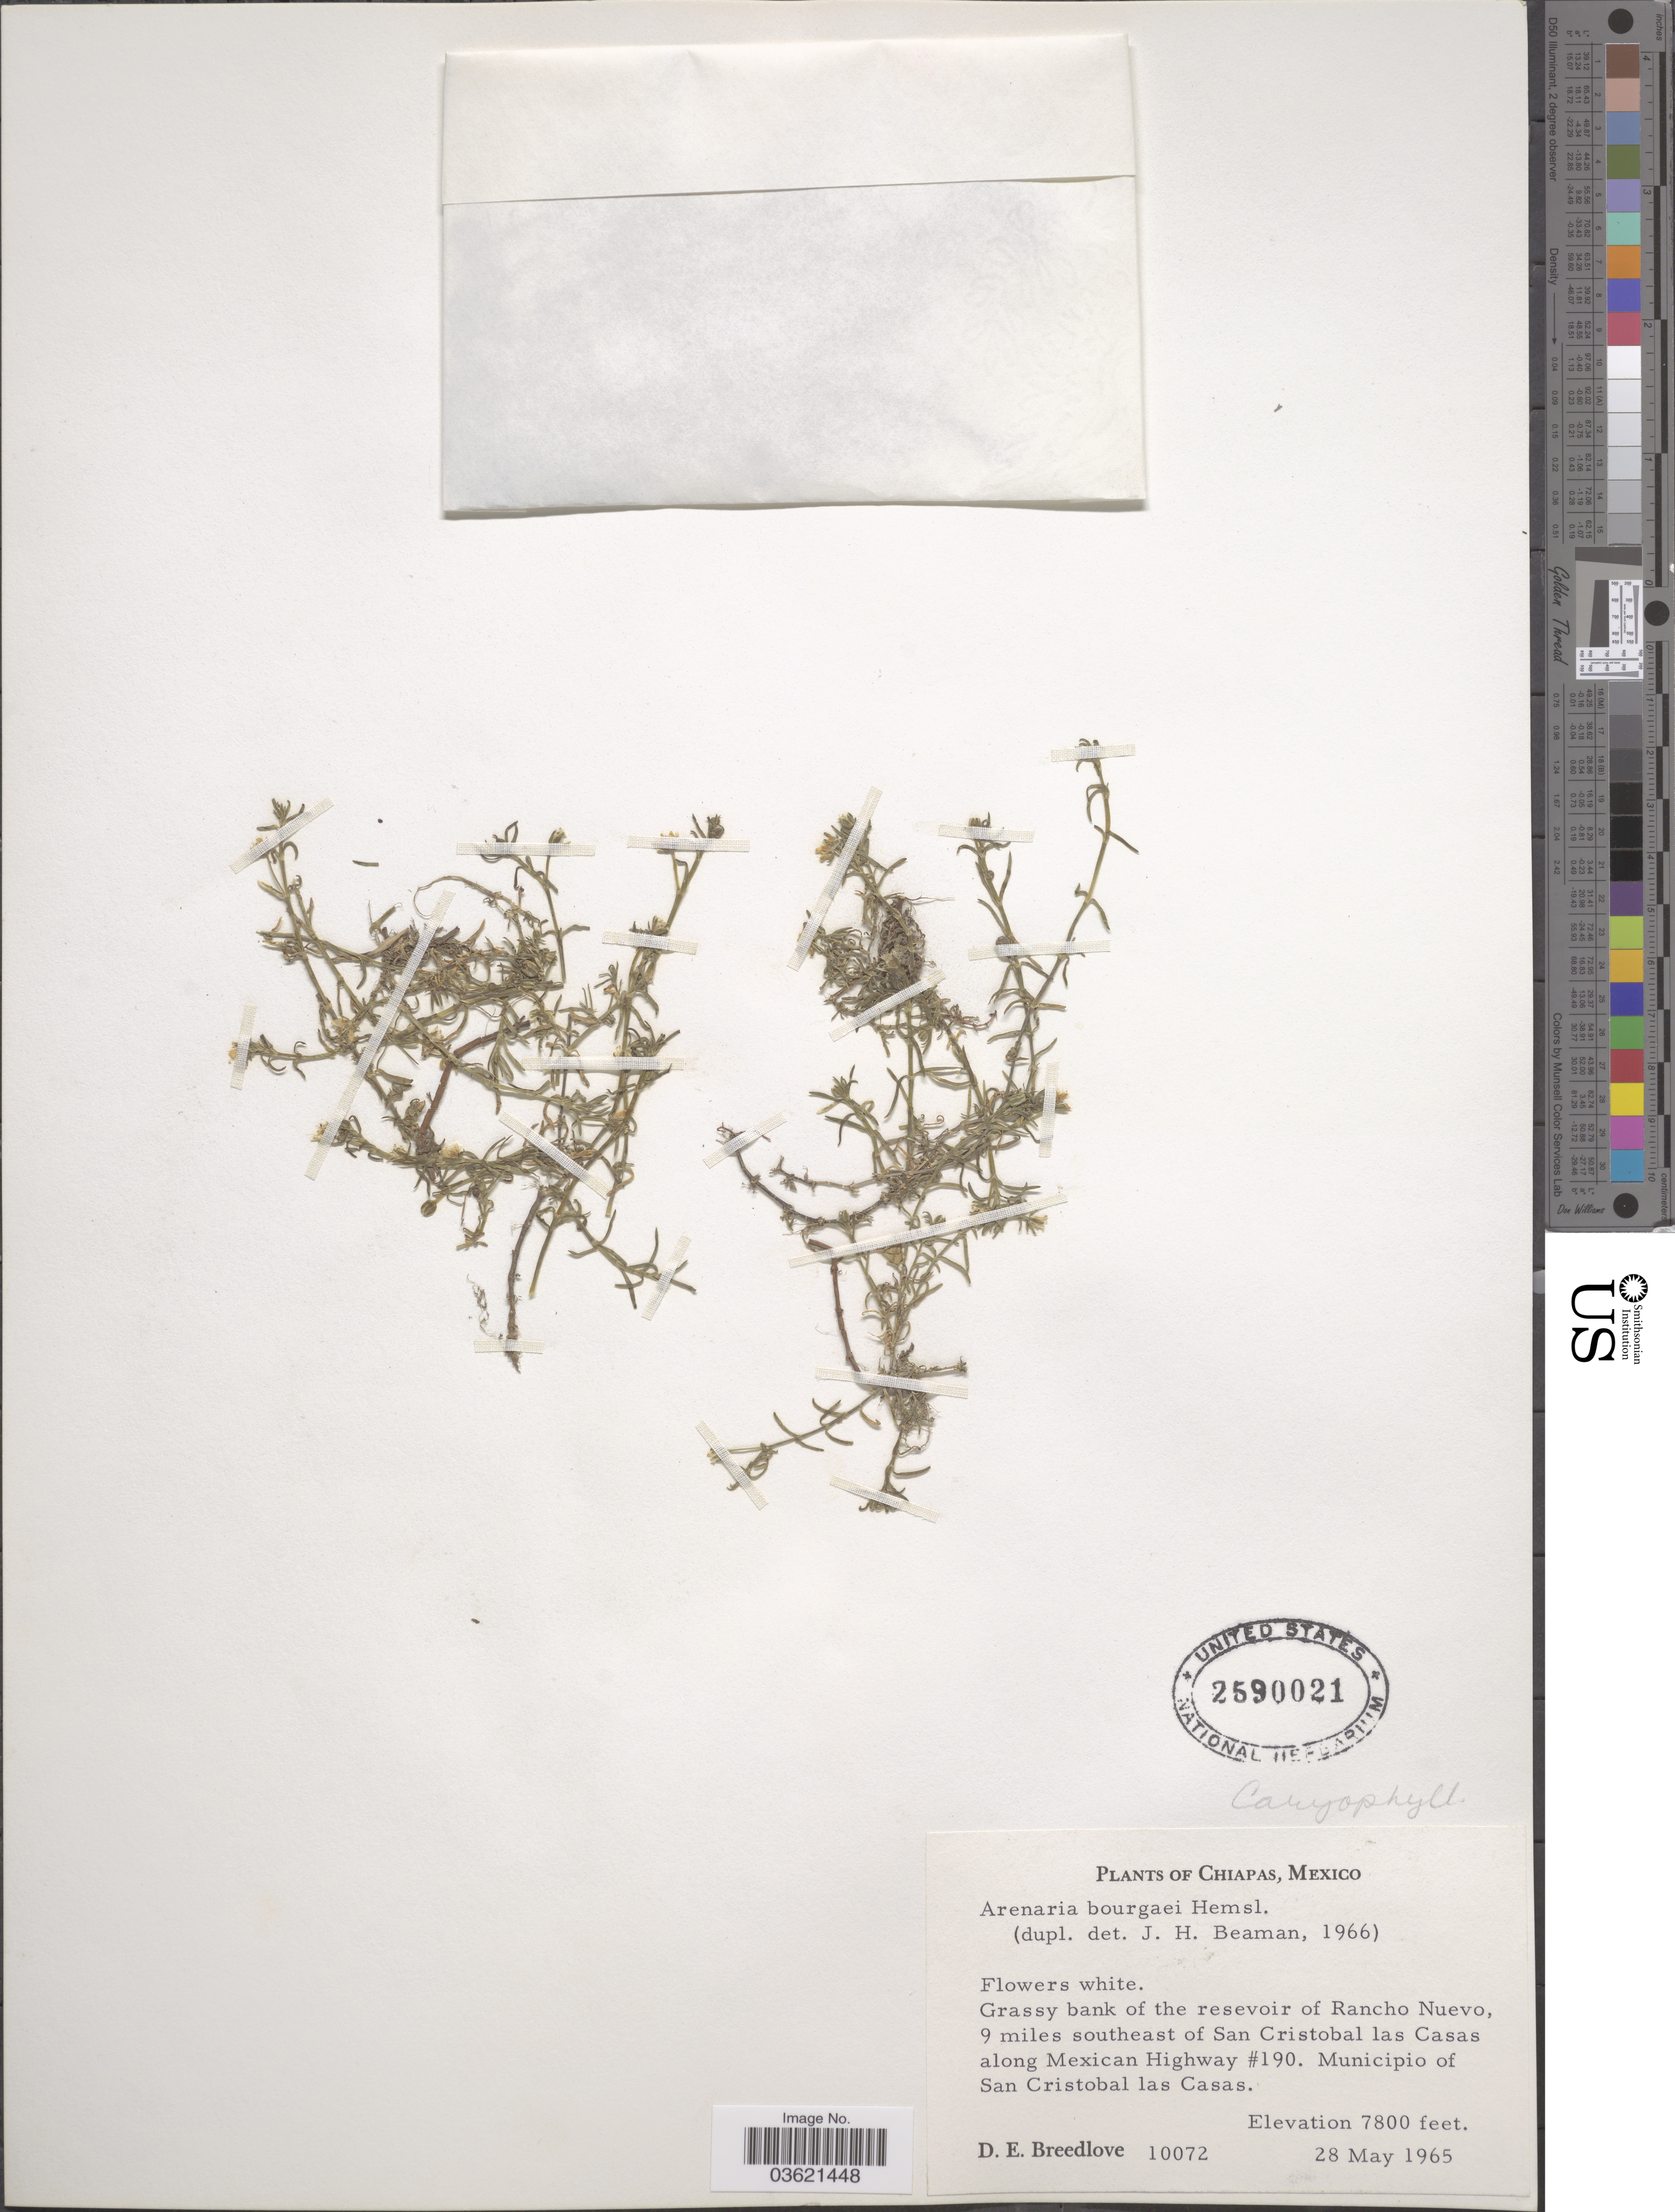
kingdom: Plantae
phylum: Tracheophyta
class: Magnoliopsida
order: Caryophyllales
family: Caryophyllaceae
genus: Arenaria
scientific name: Arenaria bourgaei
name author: Hemsl.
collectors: D. E. Breedlove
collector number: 10072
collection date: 1965-05-28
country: Mexico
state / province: Chiapas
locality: Grassy bank of the reservoir of Rancho Neuvo, 9 miles southeast of San Cristobal las Casas along Mexican Highwyay #190. Municipio of San Cristobal las Casas.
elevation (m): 2377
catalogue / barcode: US 2590021